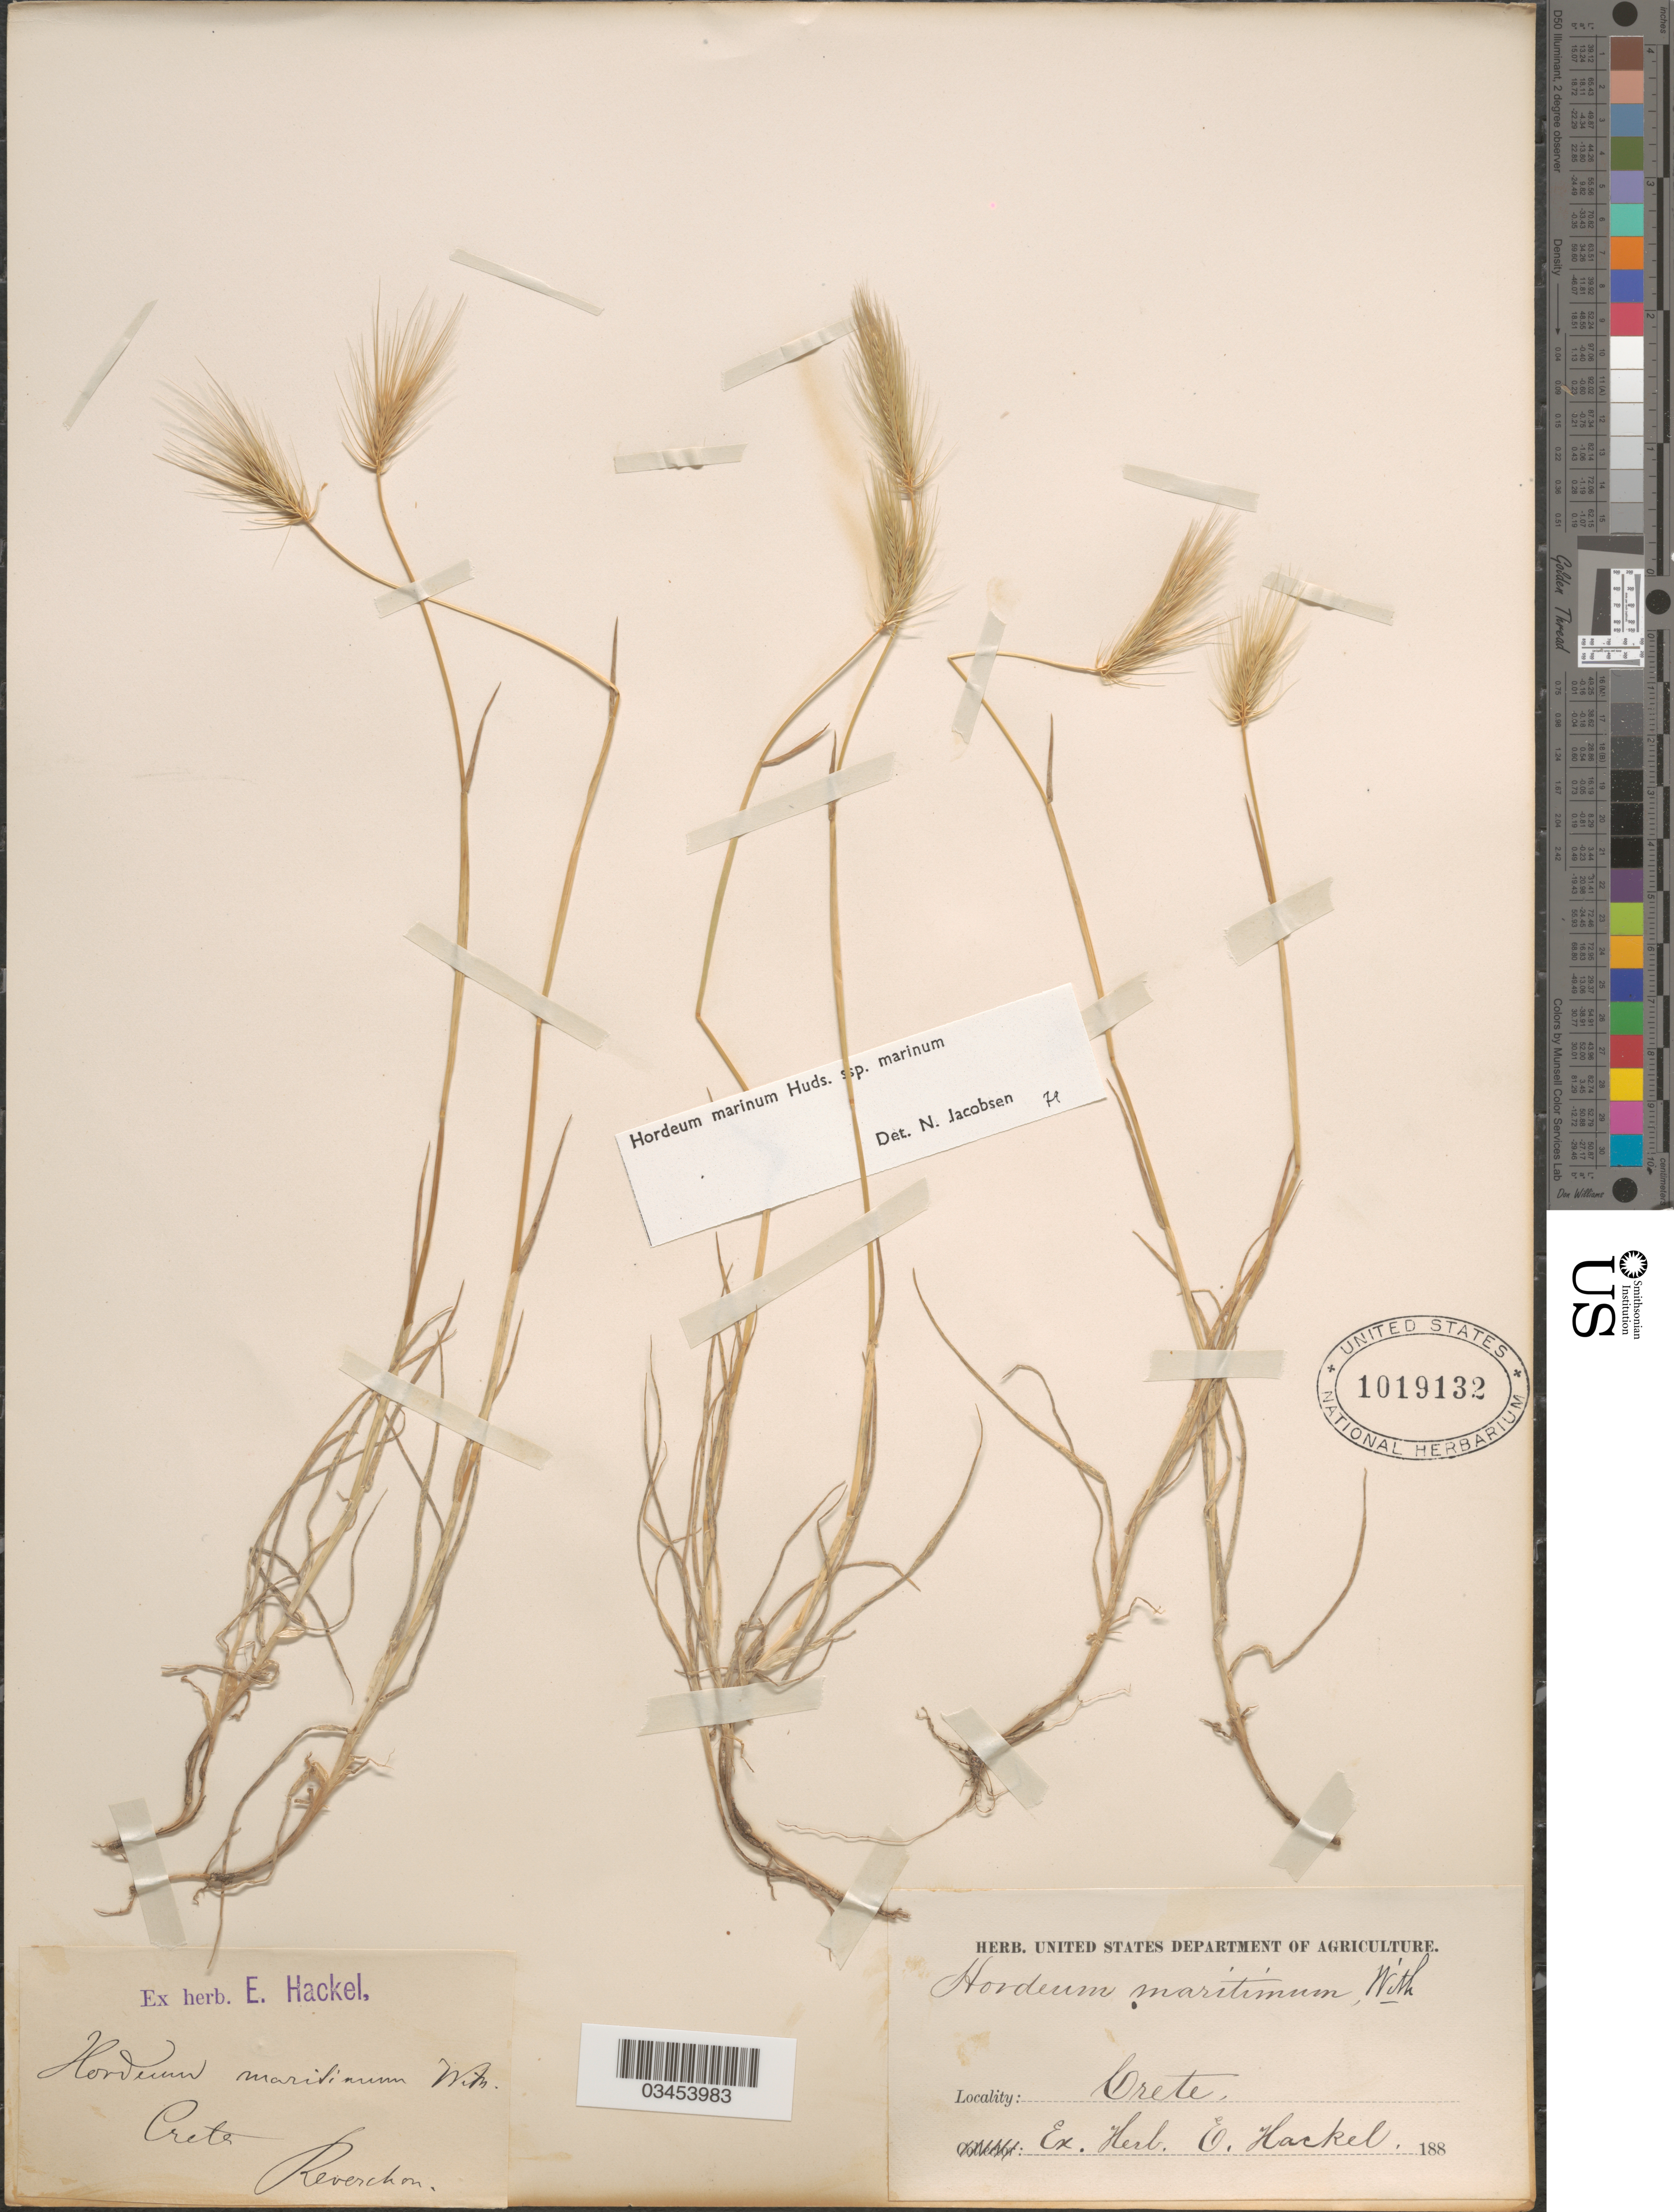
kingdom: Plantae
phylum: Tracheophyta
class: Liliopsida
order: Poales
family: Poaceae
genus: Hordeum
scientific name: Hordeum marinum subsp. marinum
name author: Huds.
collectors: E. Reverchon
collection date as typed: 188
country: Greece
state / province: Crete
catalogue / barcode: US 1019132